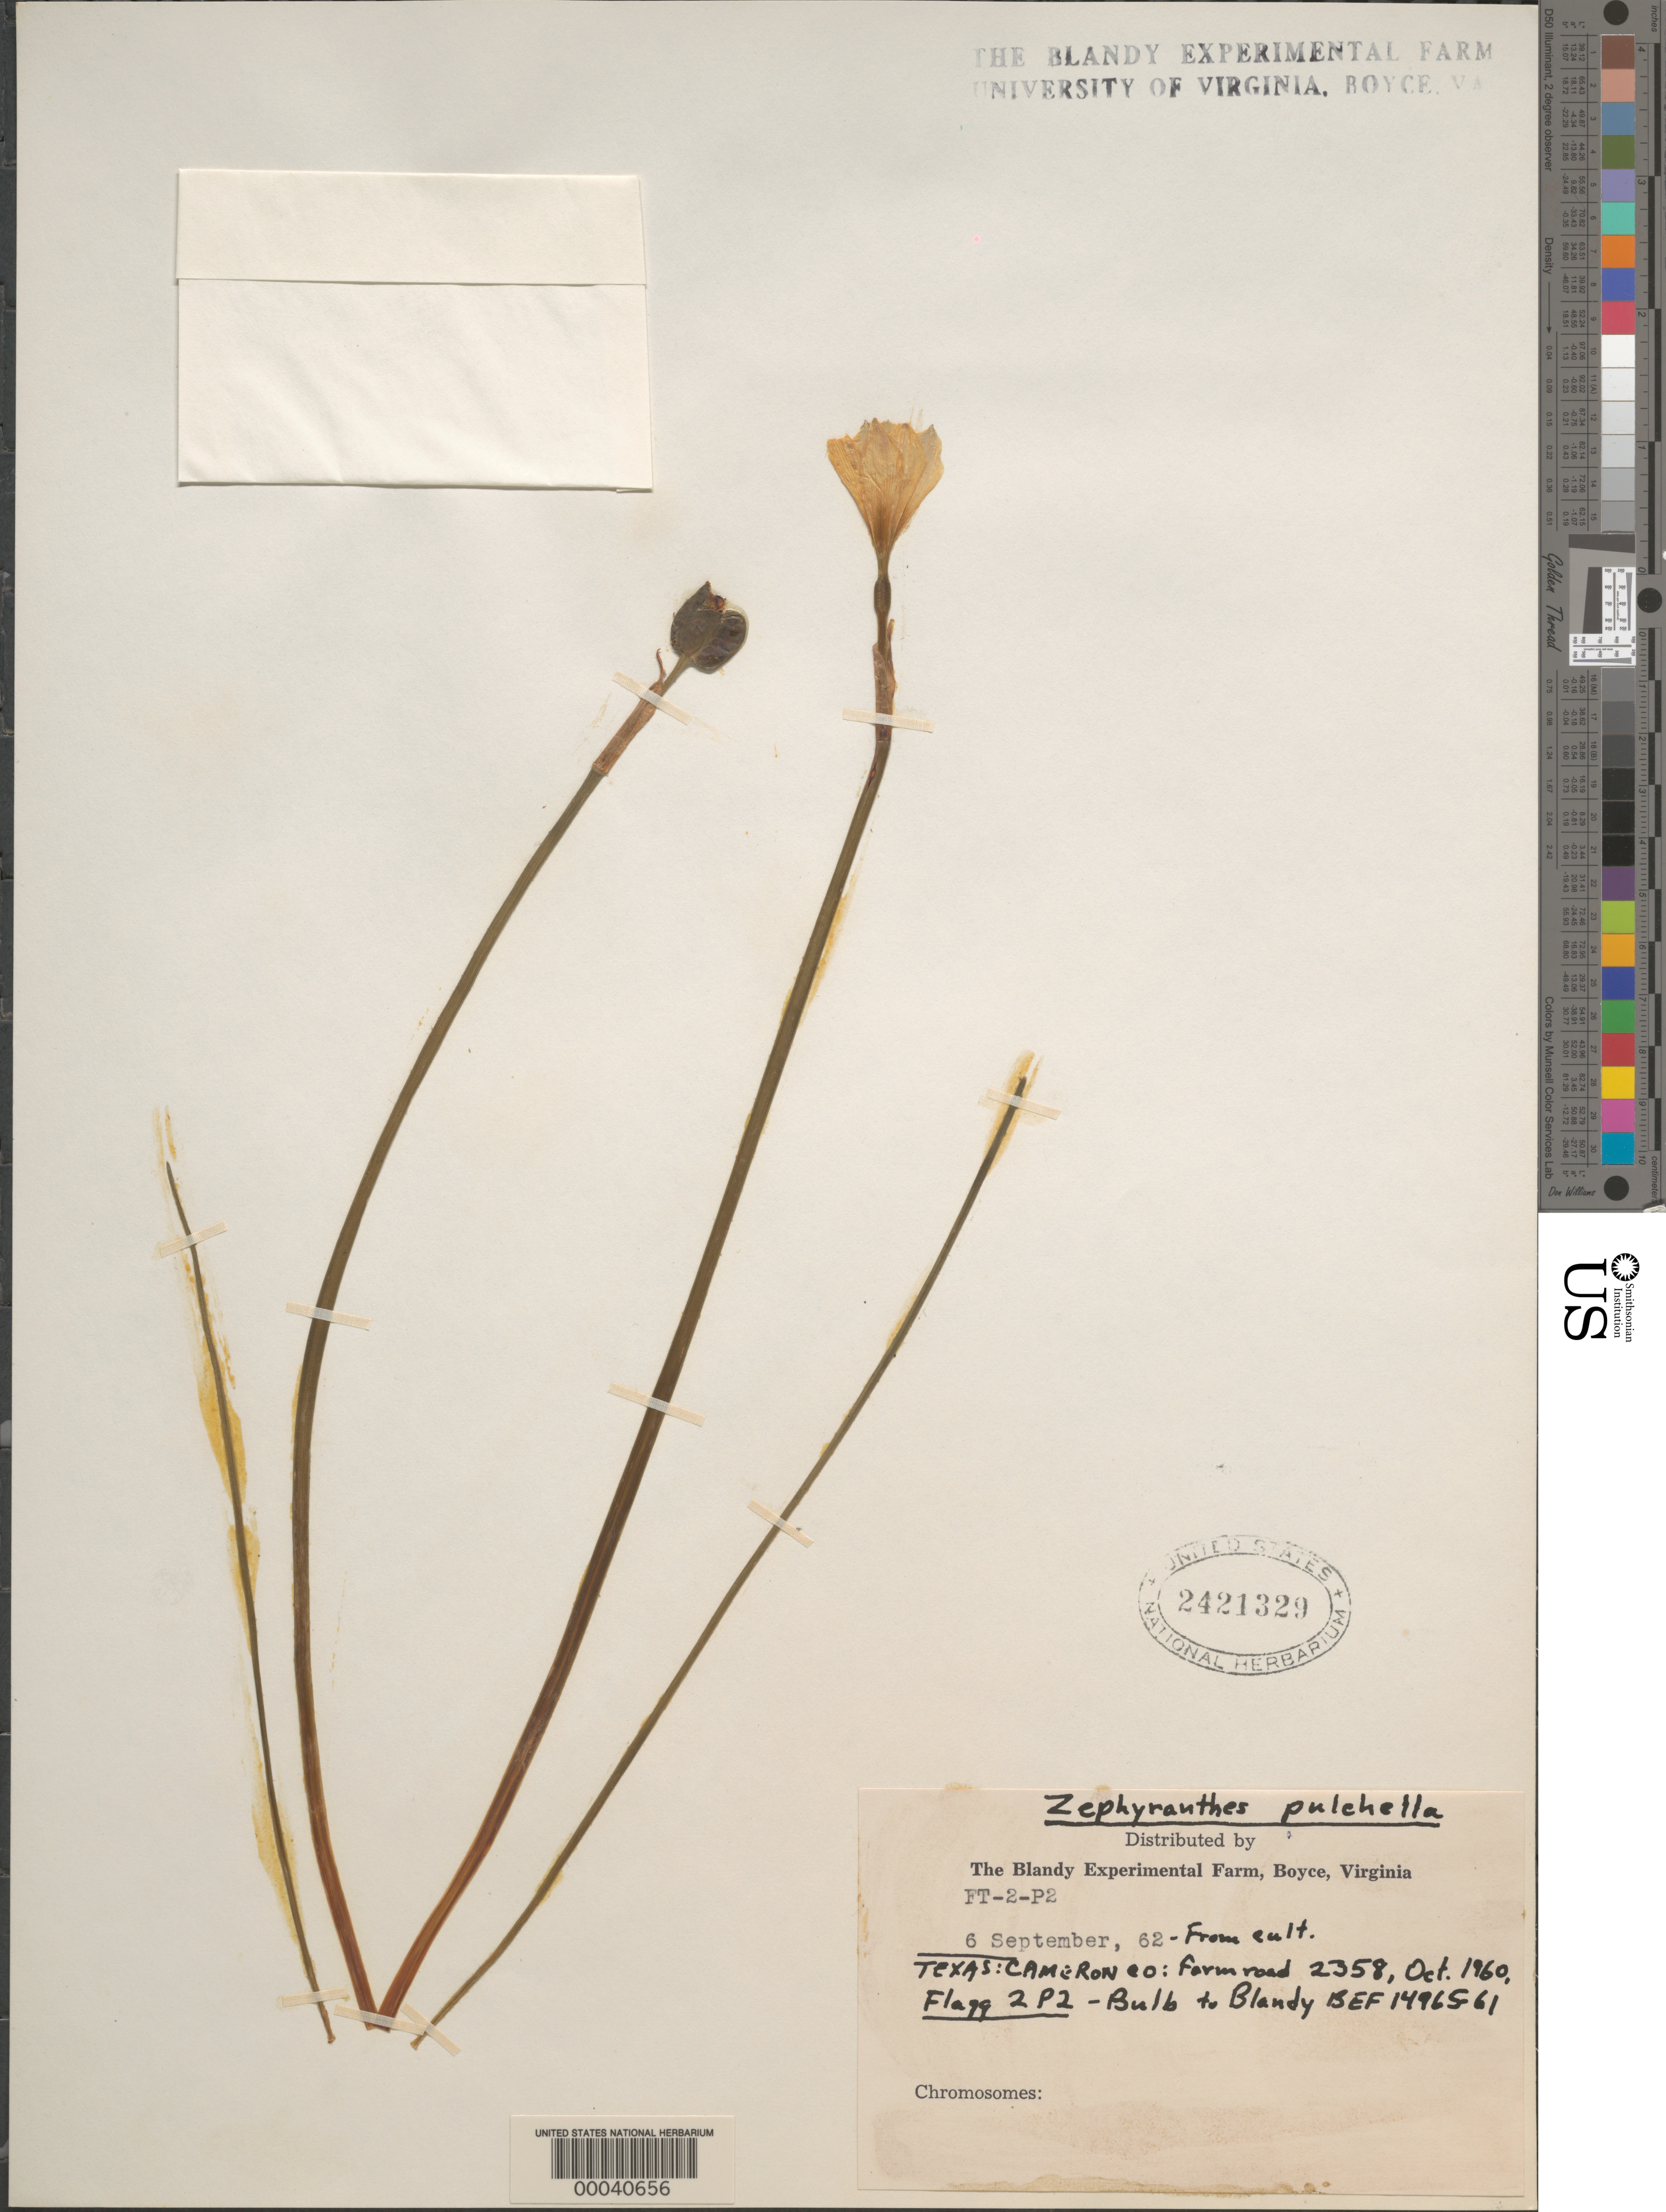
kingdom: Plantae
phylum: Tracheophyta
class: Liliopsida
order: Asparagales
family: Amaryllidaceae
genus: Zephyranthes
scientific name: Zephyranthes pulchella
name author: J.G. Sm.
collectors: R. O. Flagg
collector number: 2p2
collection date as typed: Oct 1960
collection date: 1960-10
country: United States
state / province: Texas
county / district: Cameron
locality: Farm road 2358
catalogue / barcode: US 2421329